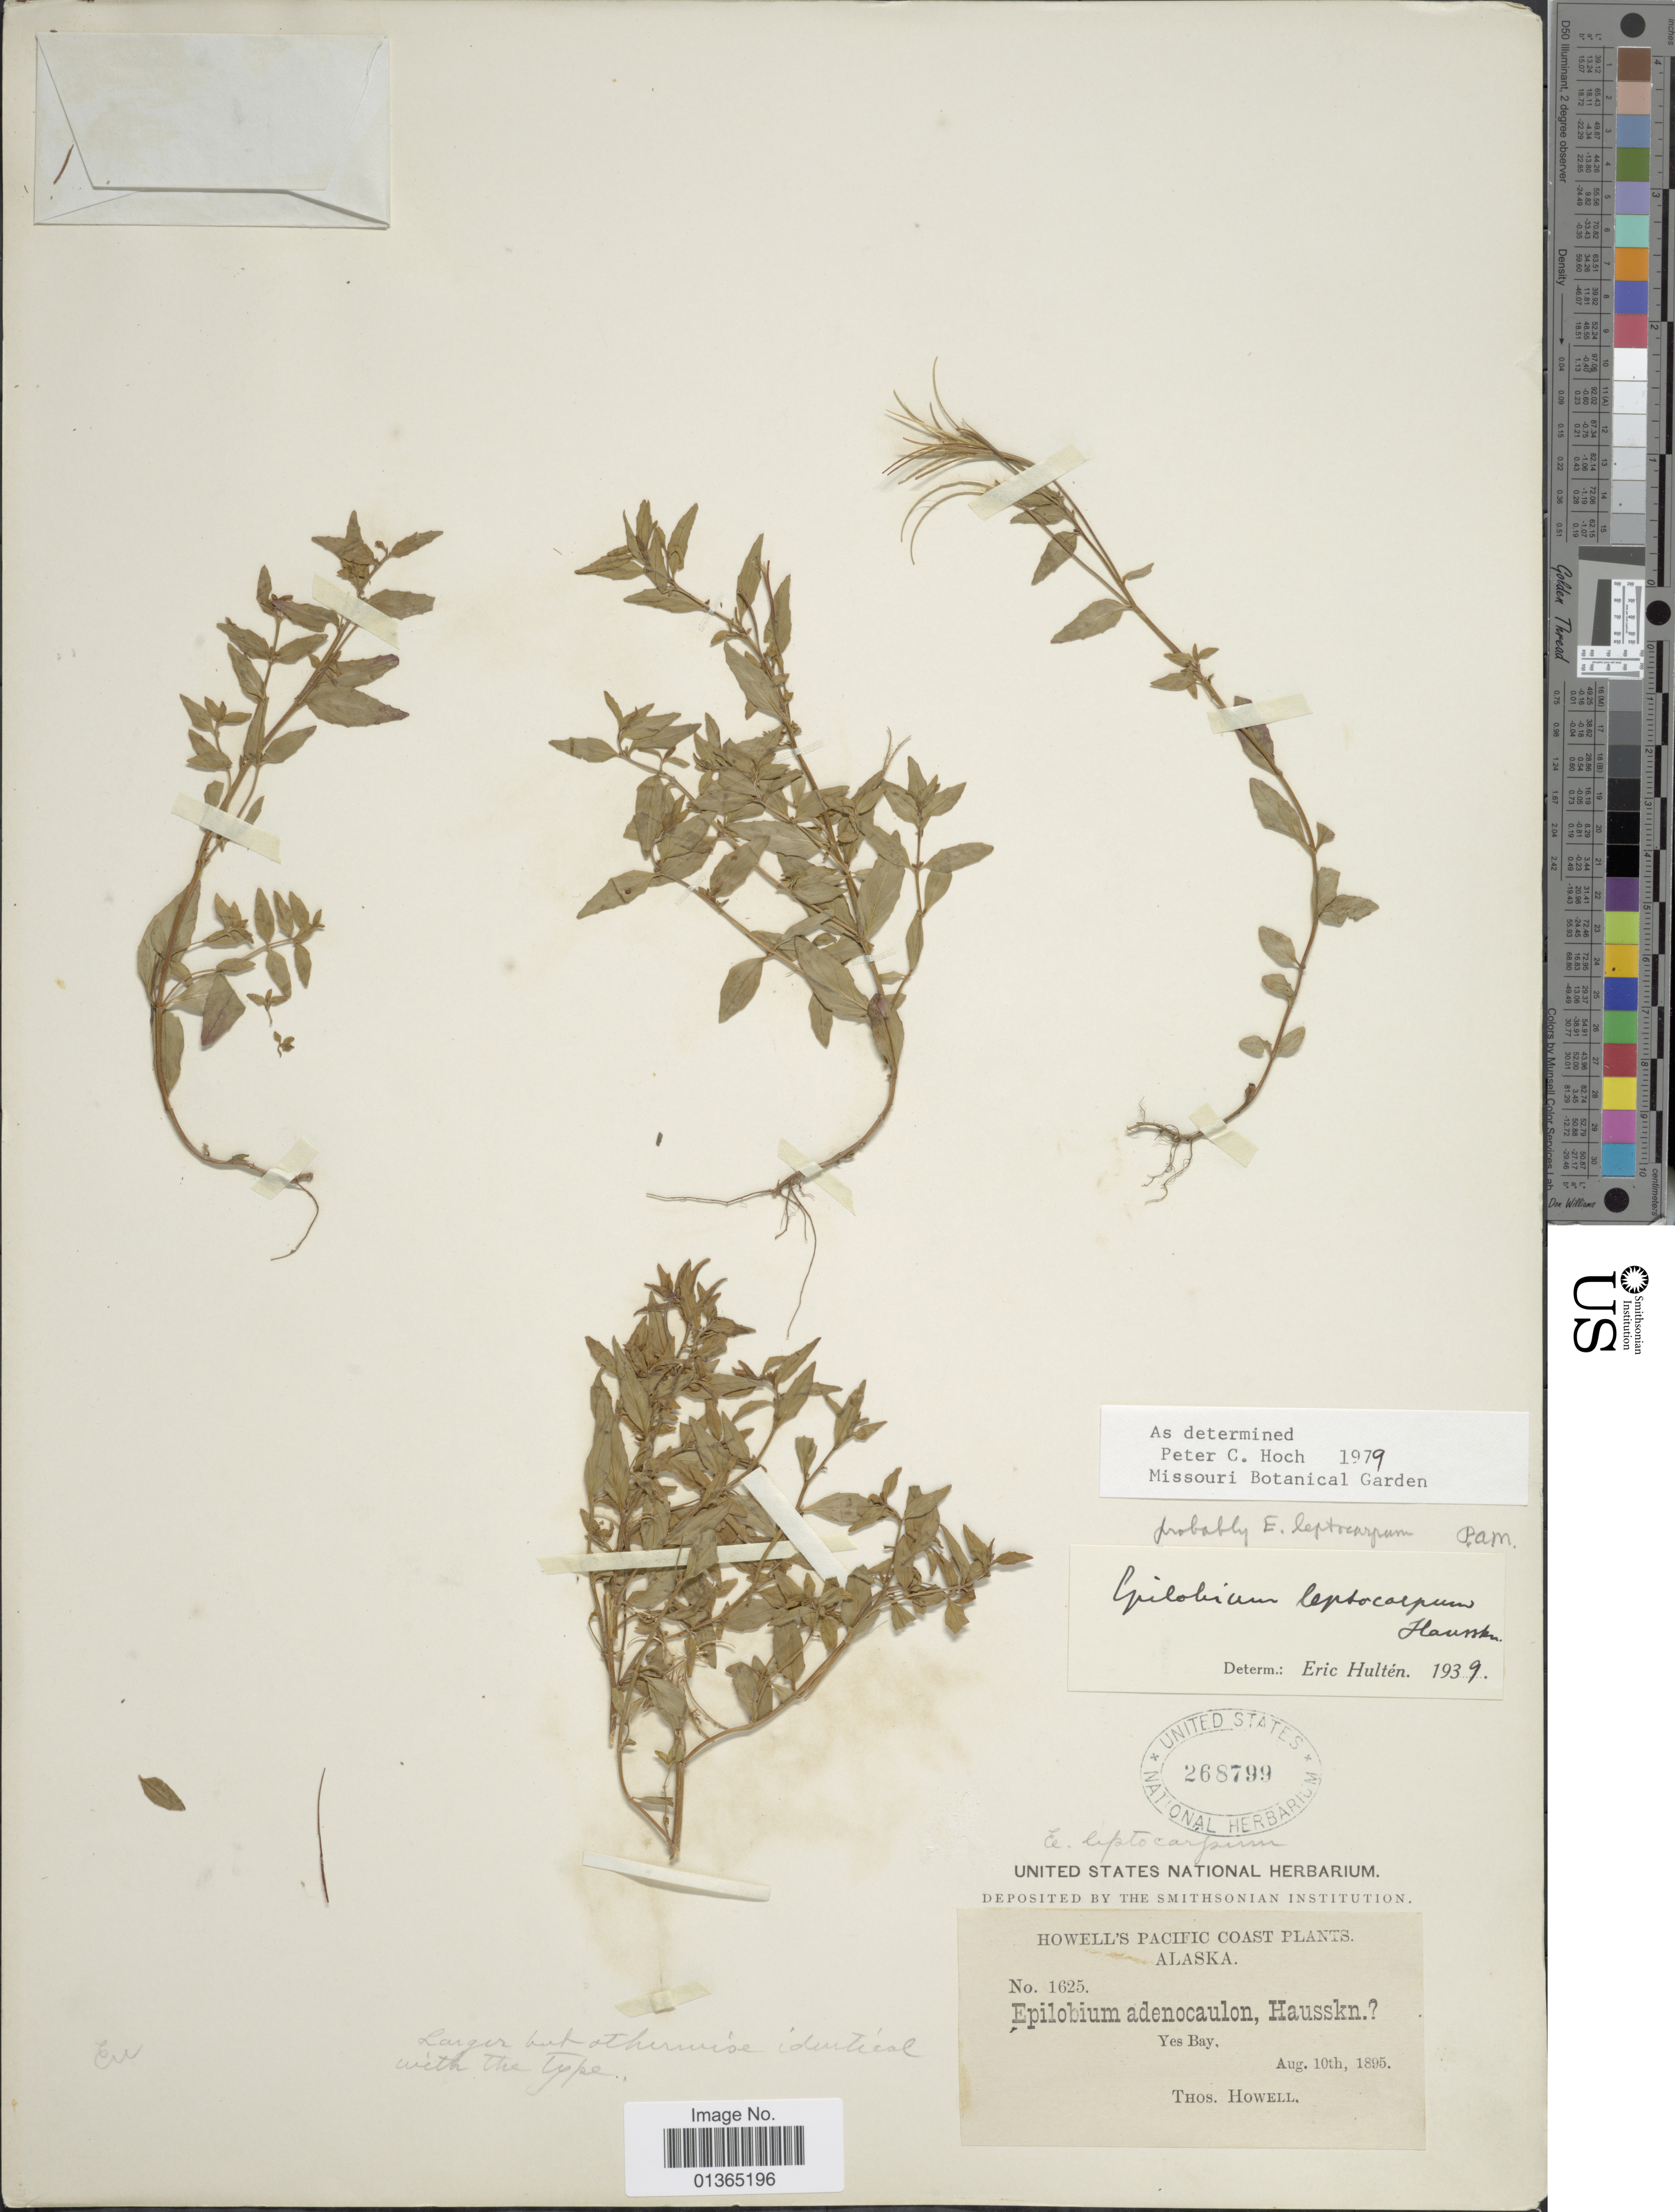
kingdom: Plantae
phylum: Tracheophyta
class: Magnoliopsida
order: Myrtales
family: Onagraceae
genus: Epilobium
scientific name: Epilobium leptocarpum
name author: Hausskn.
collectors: T. Howell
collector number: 1625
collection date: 1895-08-10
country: United States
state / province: Alaska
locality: Yes Bay.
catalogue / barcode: US 268799